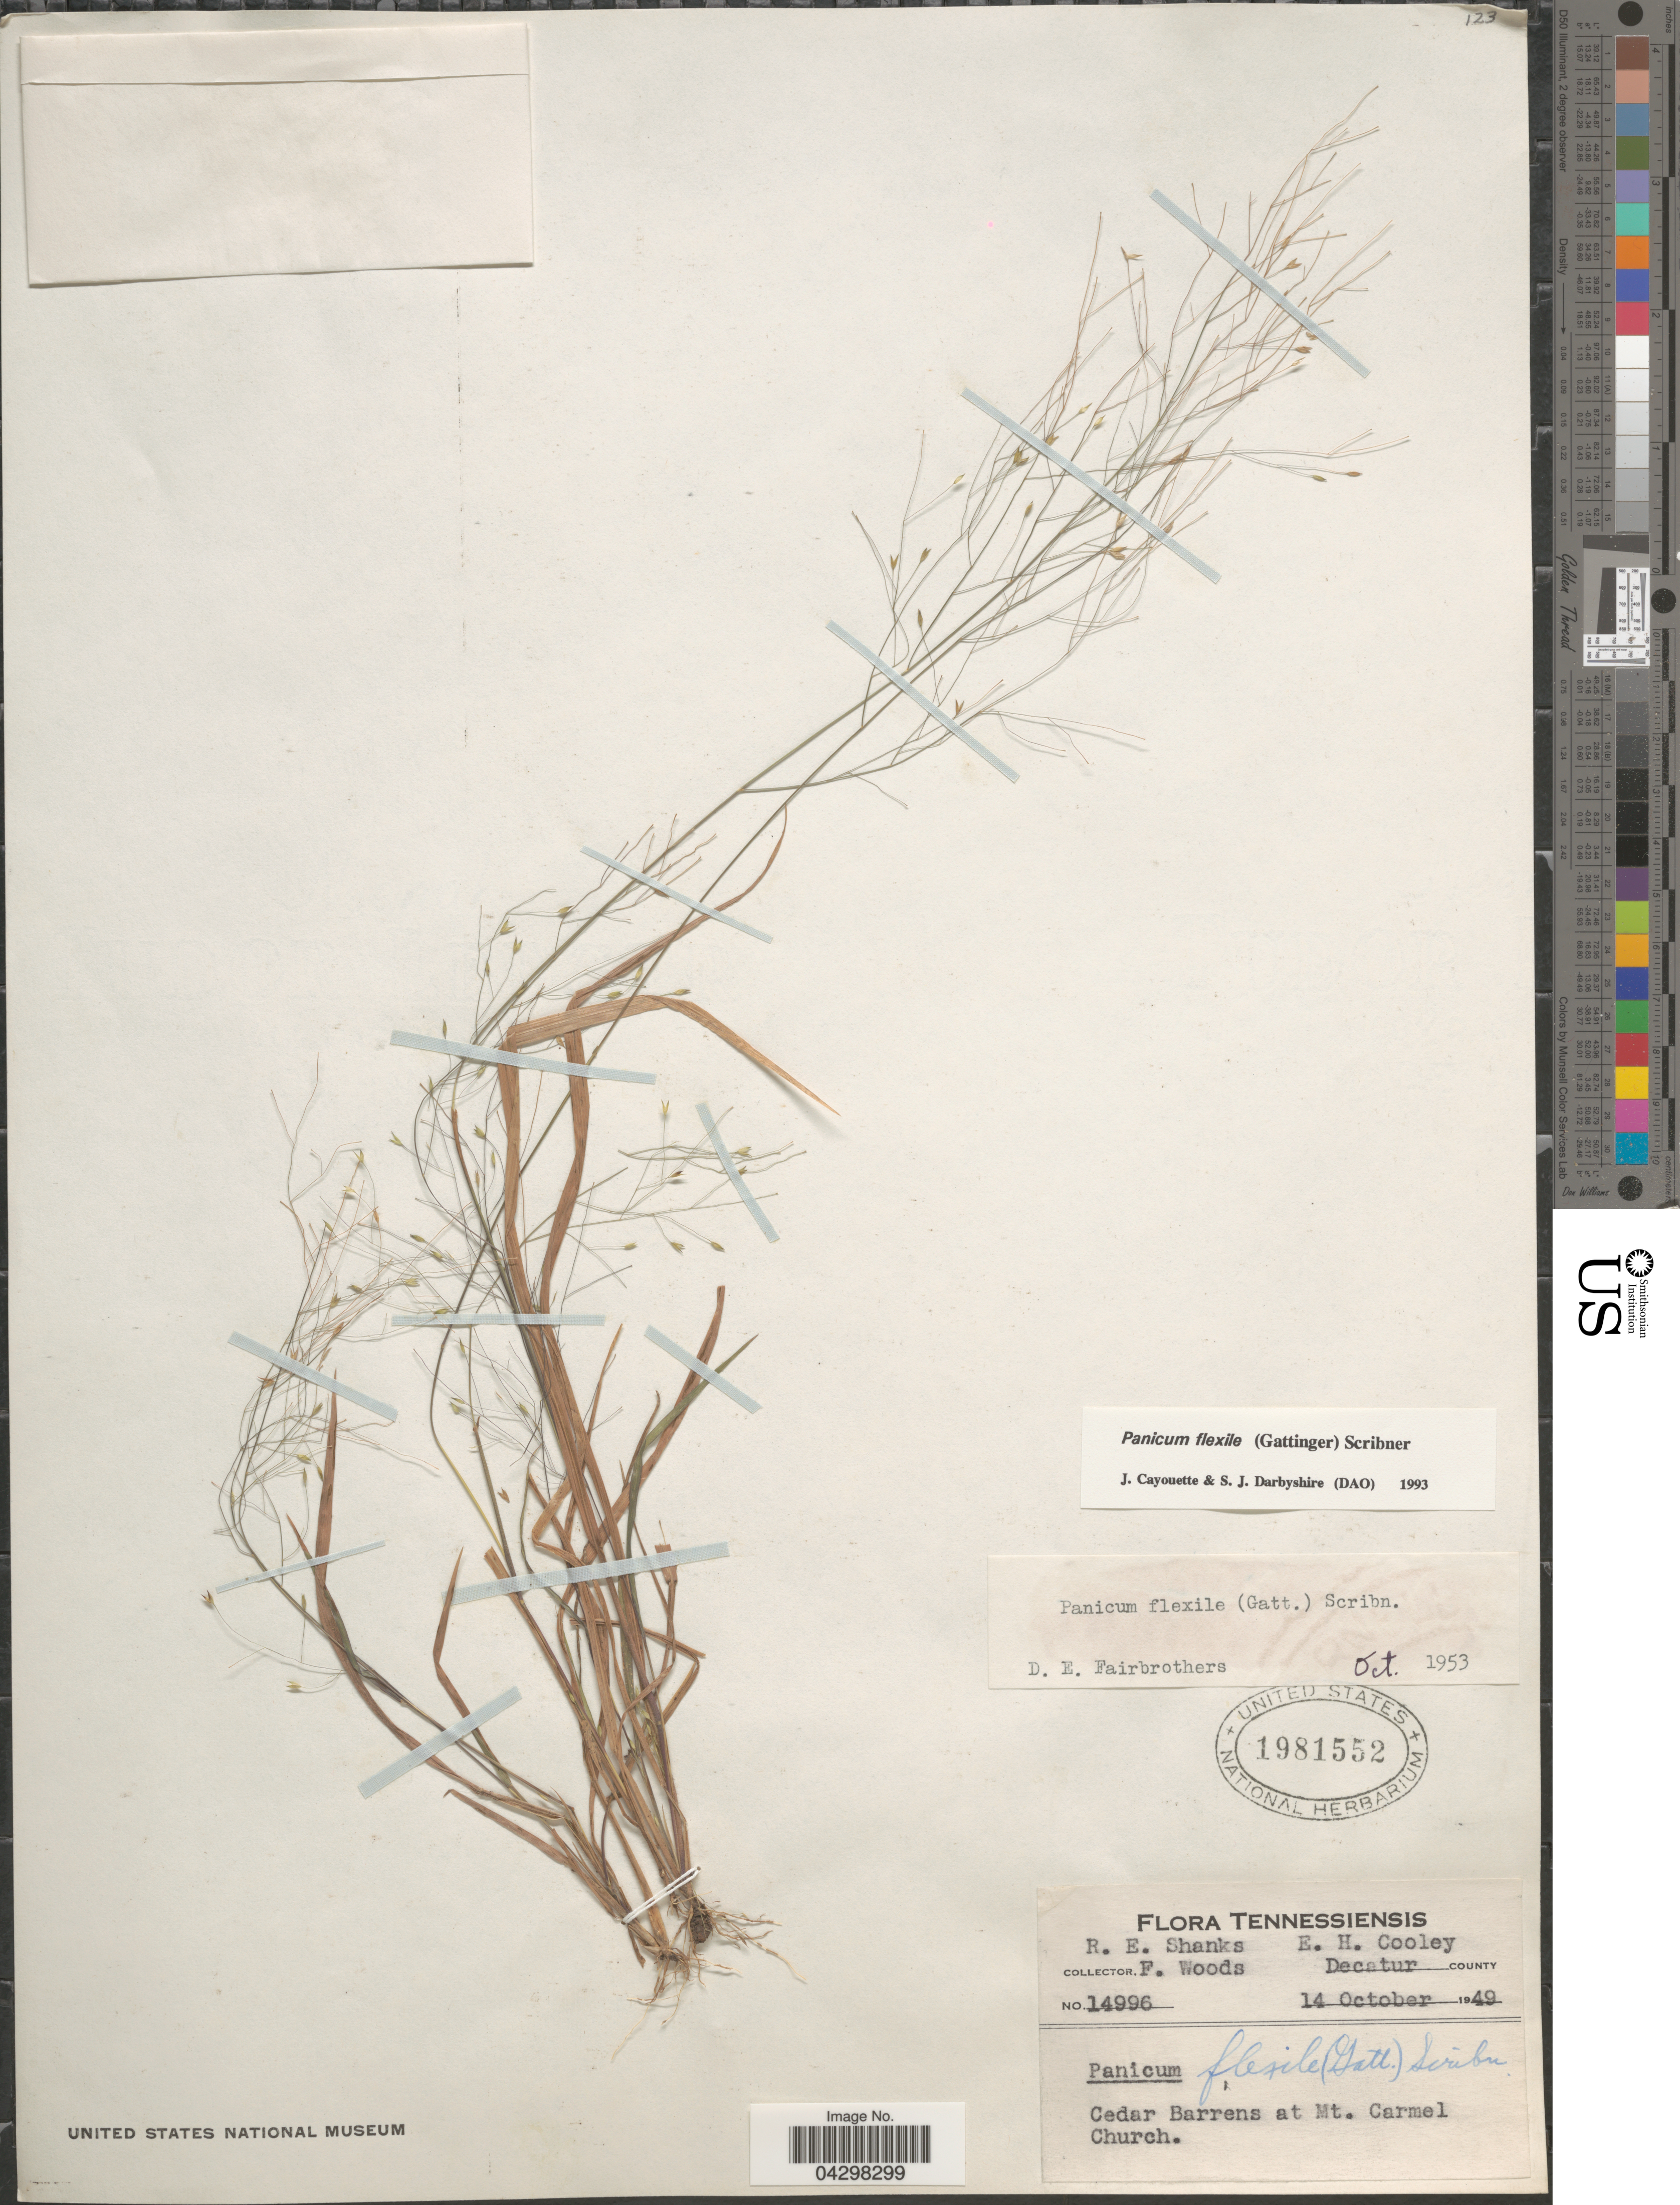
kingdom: Plantae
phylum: Tracheophyta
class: Liliopsida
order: Poales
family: Poaceae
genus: Panicum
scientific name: Panicum flexile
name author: (Gatt.) Scribn.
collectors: R. Shanks, E. H. Cooley & F. Woods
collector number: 14996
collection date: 1949-10-14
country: United States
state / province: Tennessee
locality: Decatur County. Cedar Barrens at Mt. Carmel Church.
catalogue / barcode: US 1981552